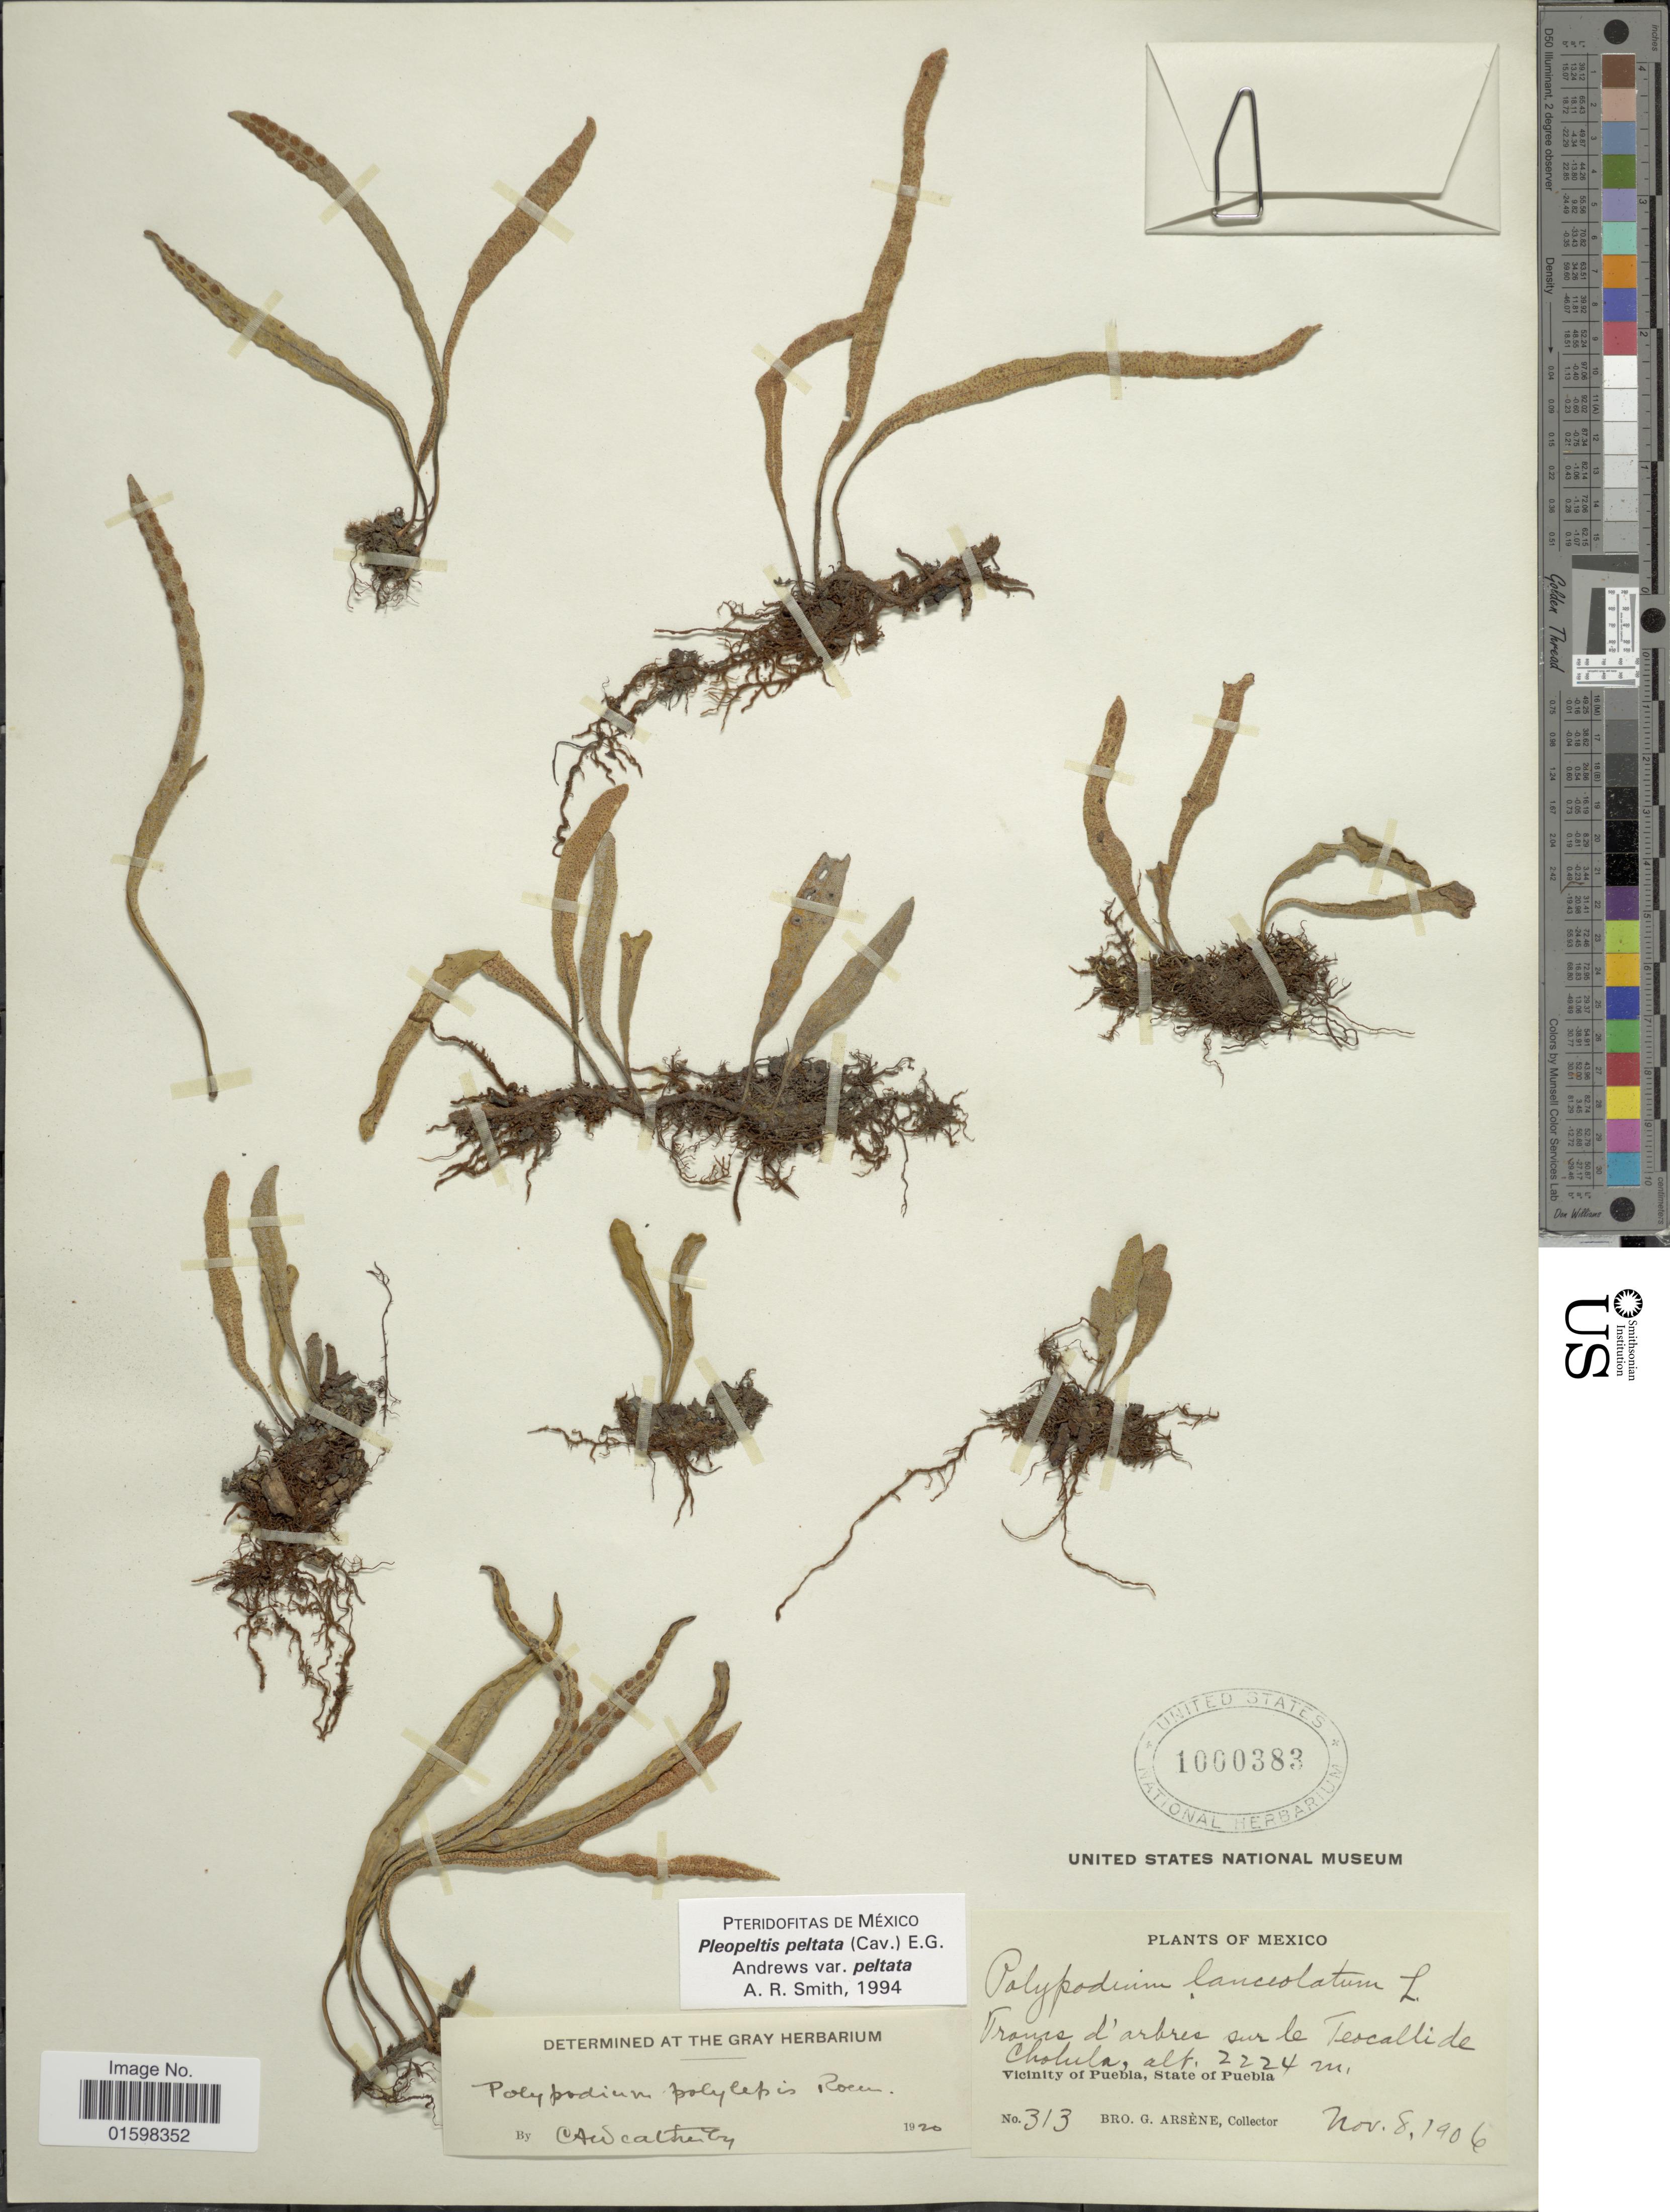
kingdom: Plantae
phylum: Tracheophyta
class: Polypodiopsida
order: Polypodiales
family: Polypodiaceae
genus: Pleopeltis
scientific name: Pleopeltis polylepis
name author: (Roem. ex Kunze) T. Moore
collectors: Bro. G. Arsène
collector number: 313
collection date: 1906-11-08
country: Mexico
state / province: Puebla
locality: Froms d'arbres sur le Teocallide Cholula. Vicinity of Puebla, State of Puebla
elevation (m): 2224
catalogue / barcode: US 1000383